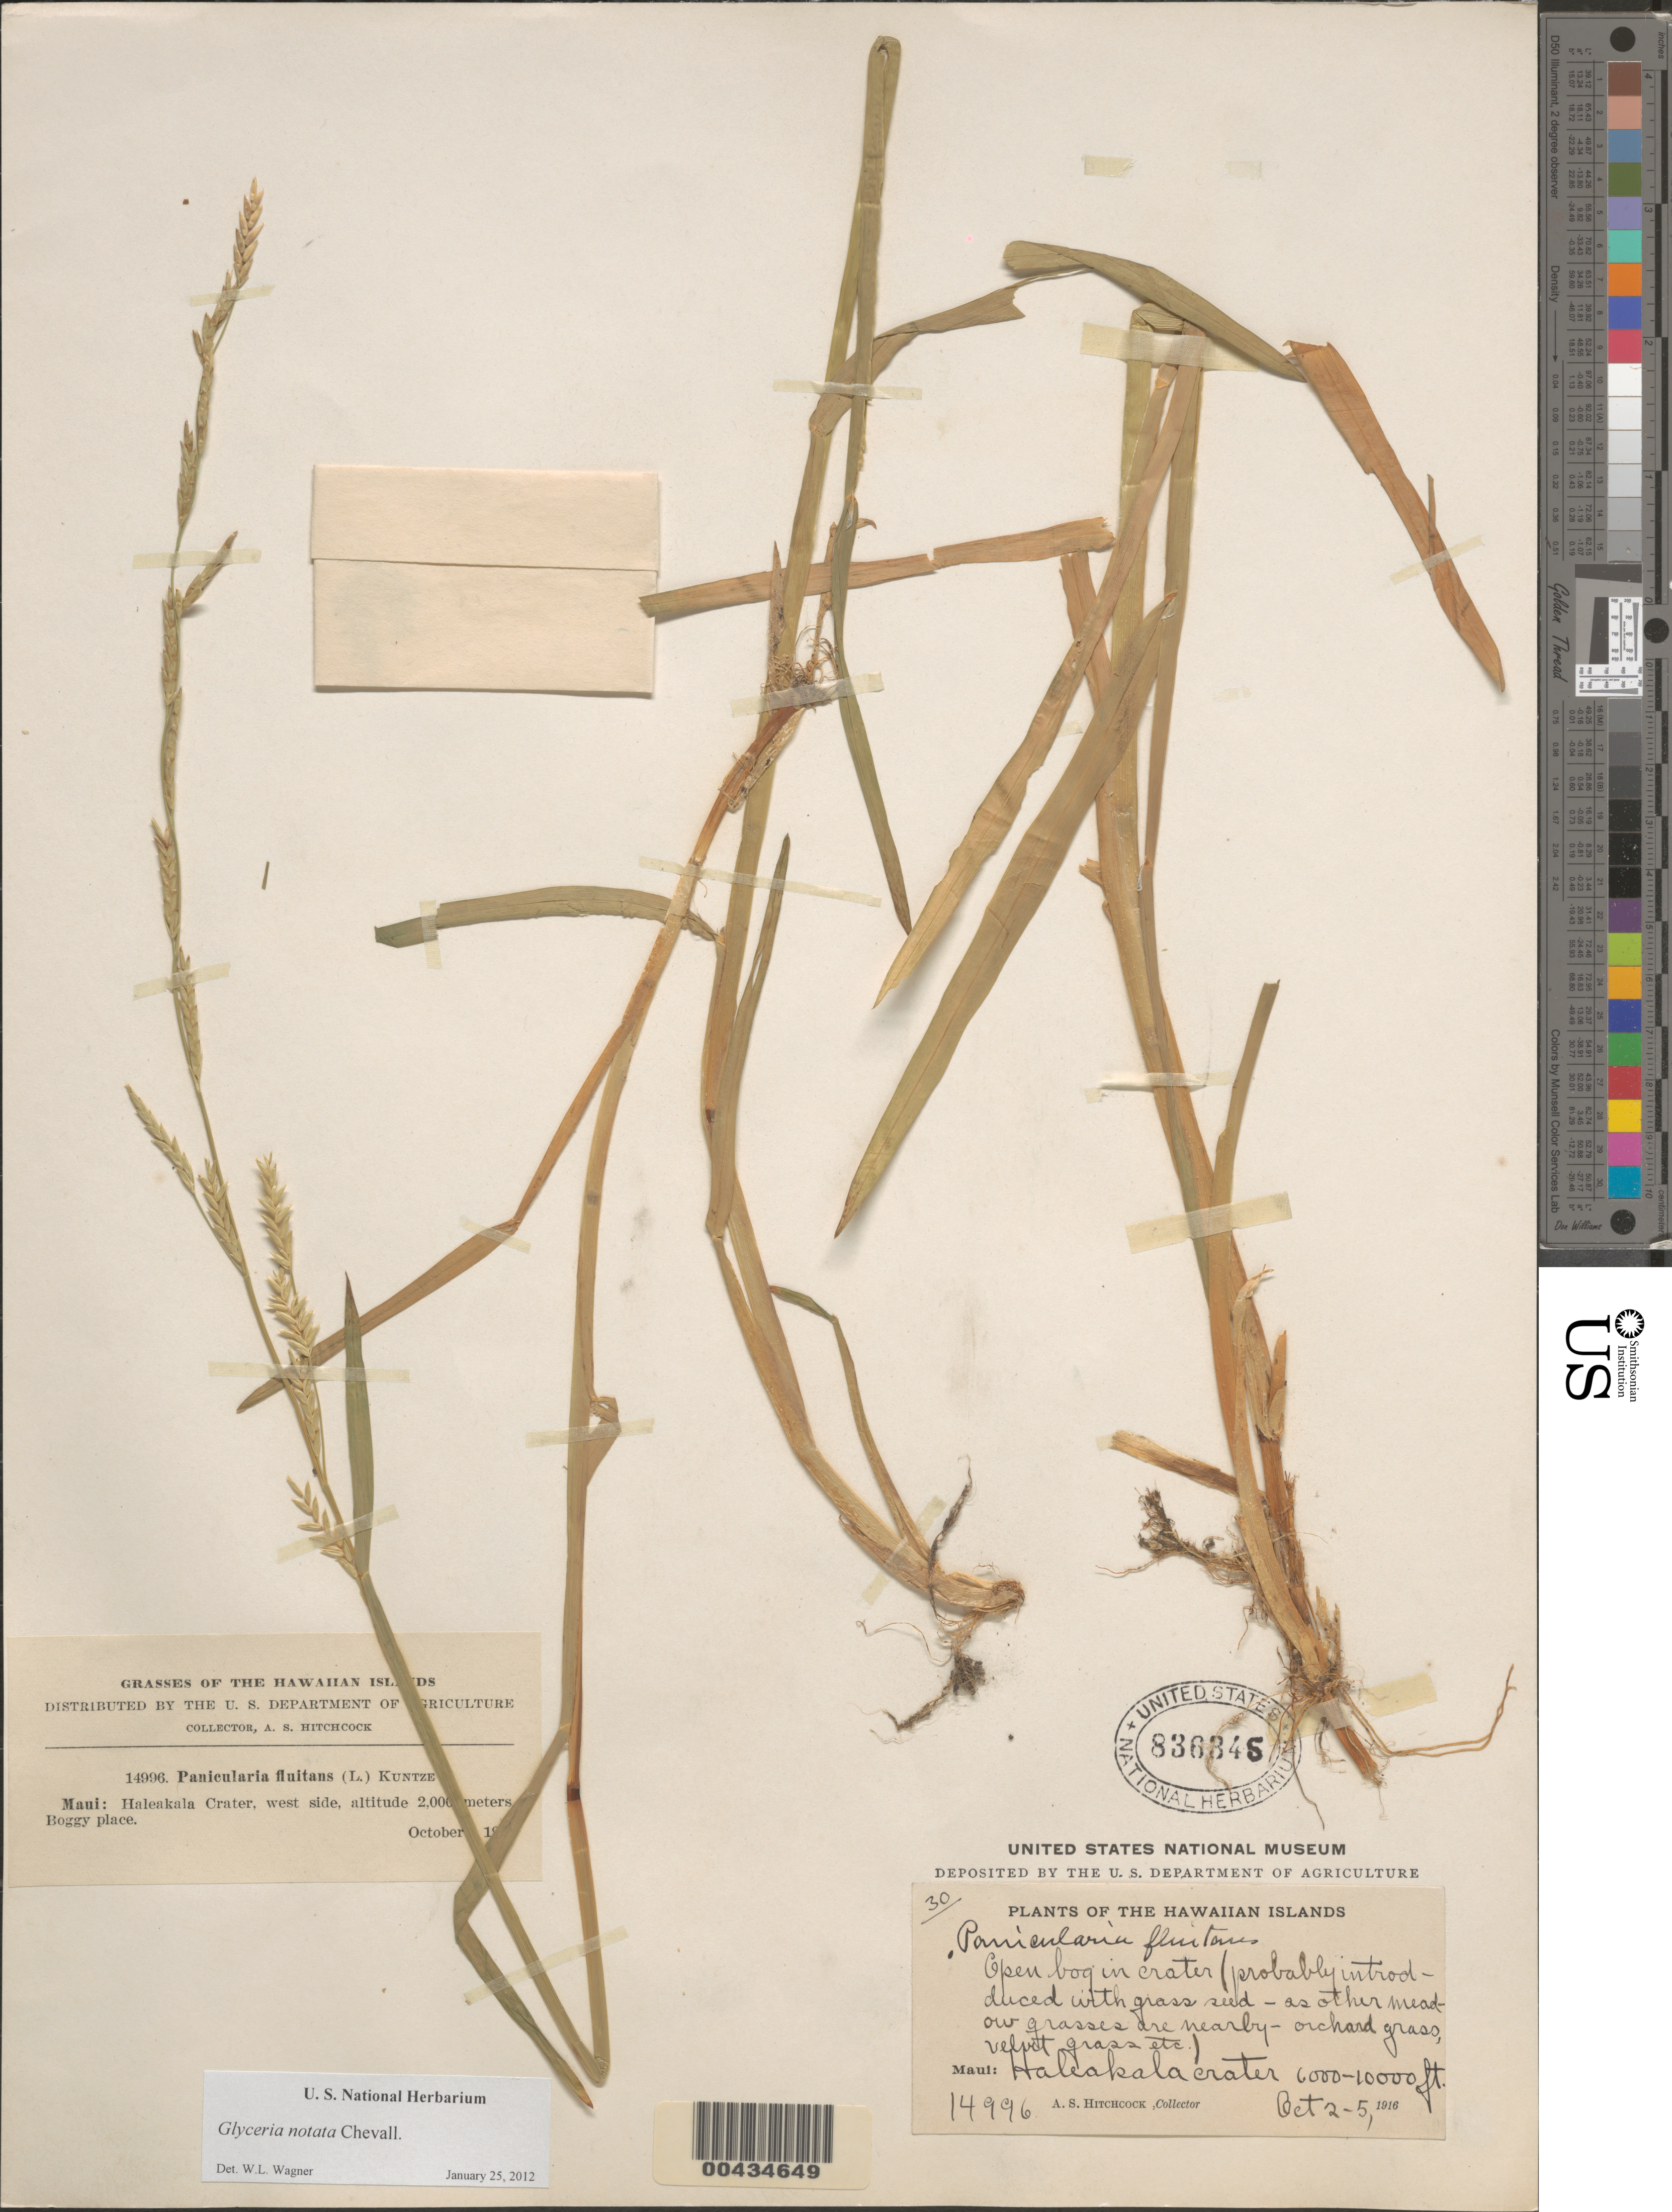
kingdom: Plantae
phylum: Tracheophyta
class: Liliopsida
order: Poales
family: Poaceae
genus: Glyceria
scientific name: Glyceria notata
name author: Chevall.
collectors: A. S. Hitchcock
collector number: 14996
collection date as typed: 2 Oct 1916 to 5 Oct 1916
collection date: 1916-10-02/1916-10-05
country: United States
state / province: Hawaii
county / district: Maui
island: Maui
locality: Haleakala Crater, W side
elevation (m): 1829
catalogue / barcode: US 836345